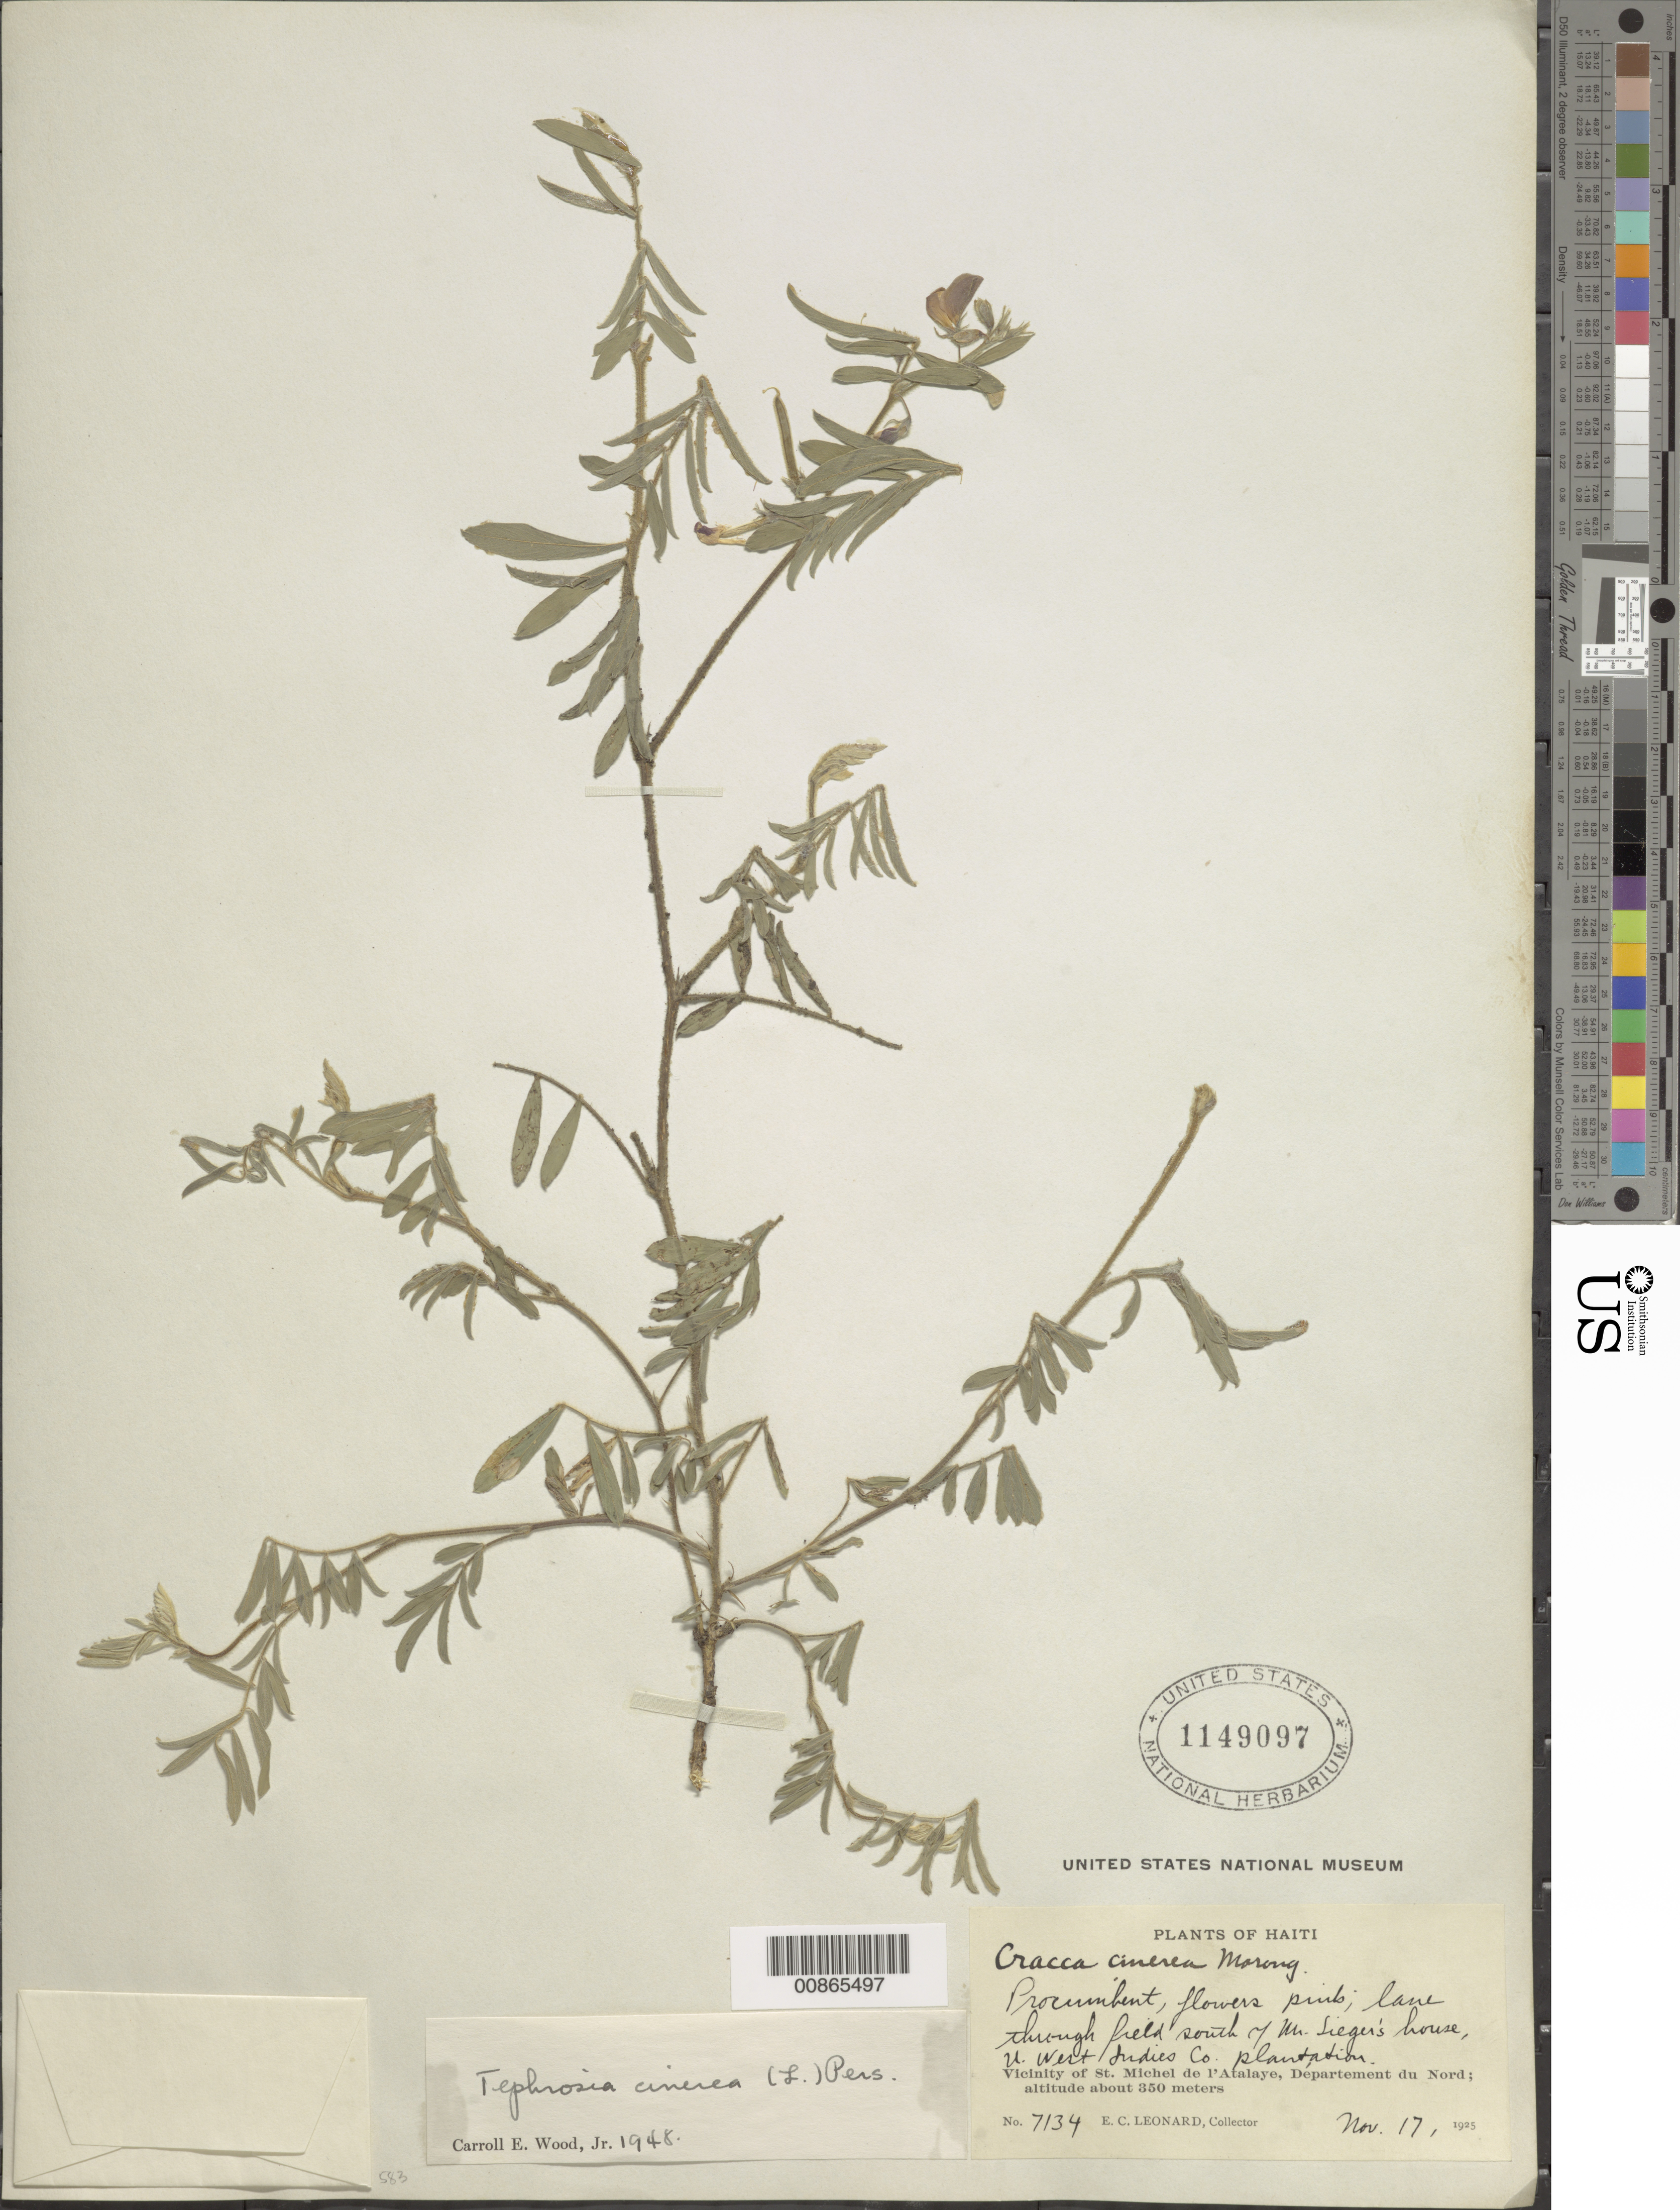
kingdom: Plantae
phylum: Tracheophyta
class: Magnoliopsida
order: Fabales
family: Fabaceae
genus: Tephrosia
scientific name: Tephrosia cinerea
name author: (L.) Pers.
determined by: Wood, C. E., Jr.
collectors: E. C. Leonard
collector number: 7134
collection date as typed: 17 Nov 1925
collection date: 1925-11-17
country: Haiti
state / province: Nord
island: Hispaniola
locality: Vicinity of St. Michel de l'Atalaye, south of Mr. Sieger's house, U. West Indies Co. Plantation.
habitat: Lane through field.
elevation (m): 350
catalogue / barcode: US 1149097